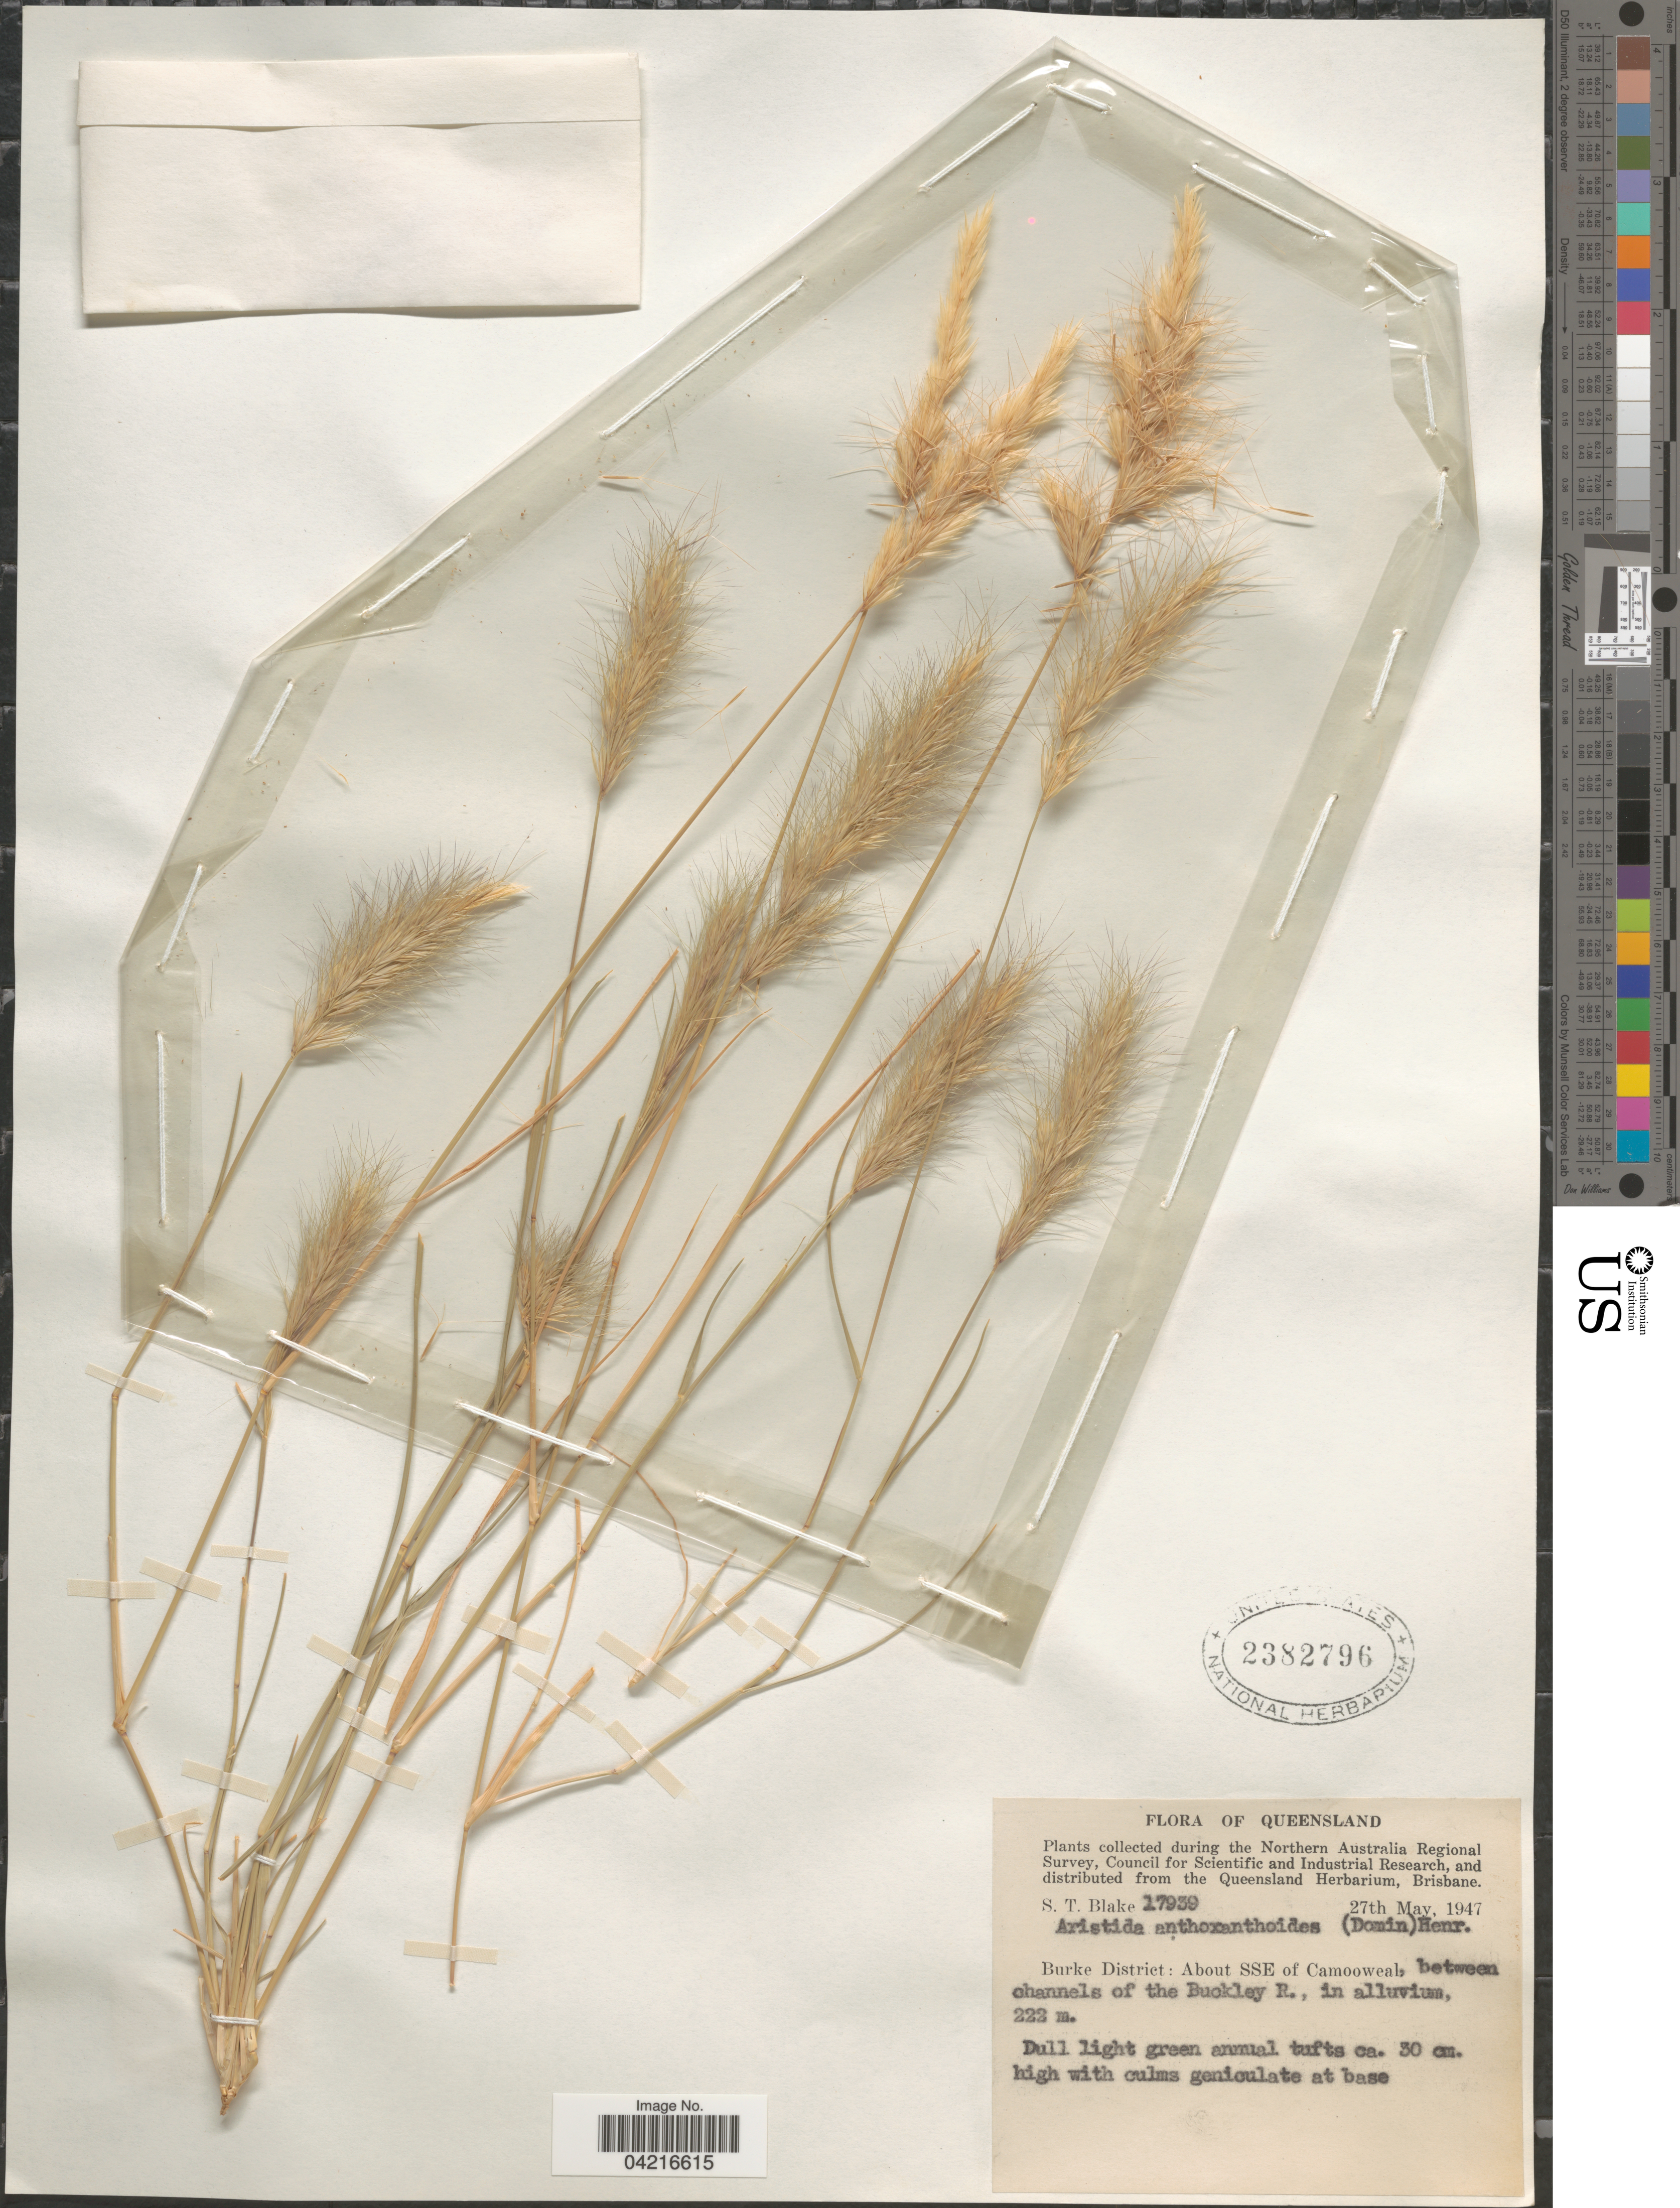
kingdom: Plantae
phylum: Tracheophyta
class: Liliopsida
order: Poales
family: Poaceae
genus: Aristida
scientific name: Aristida anthoxanthoides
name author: (Domin) Henr.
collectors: S. T. Blake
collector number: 17939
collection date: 1947-05-27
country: Australia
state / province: Queensland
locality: The Northern Australia Regional Survey Burke District: About SSE of Camooweal, between channels of the Buckley R., in alluvium.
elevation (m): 222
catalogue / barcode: US 2382796